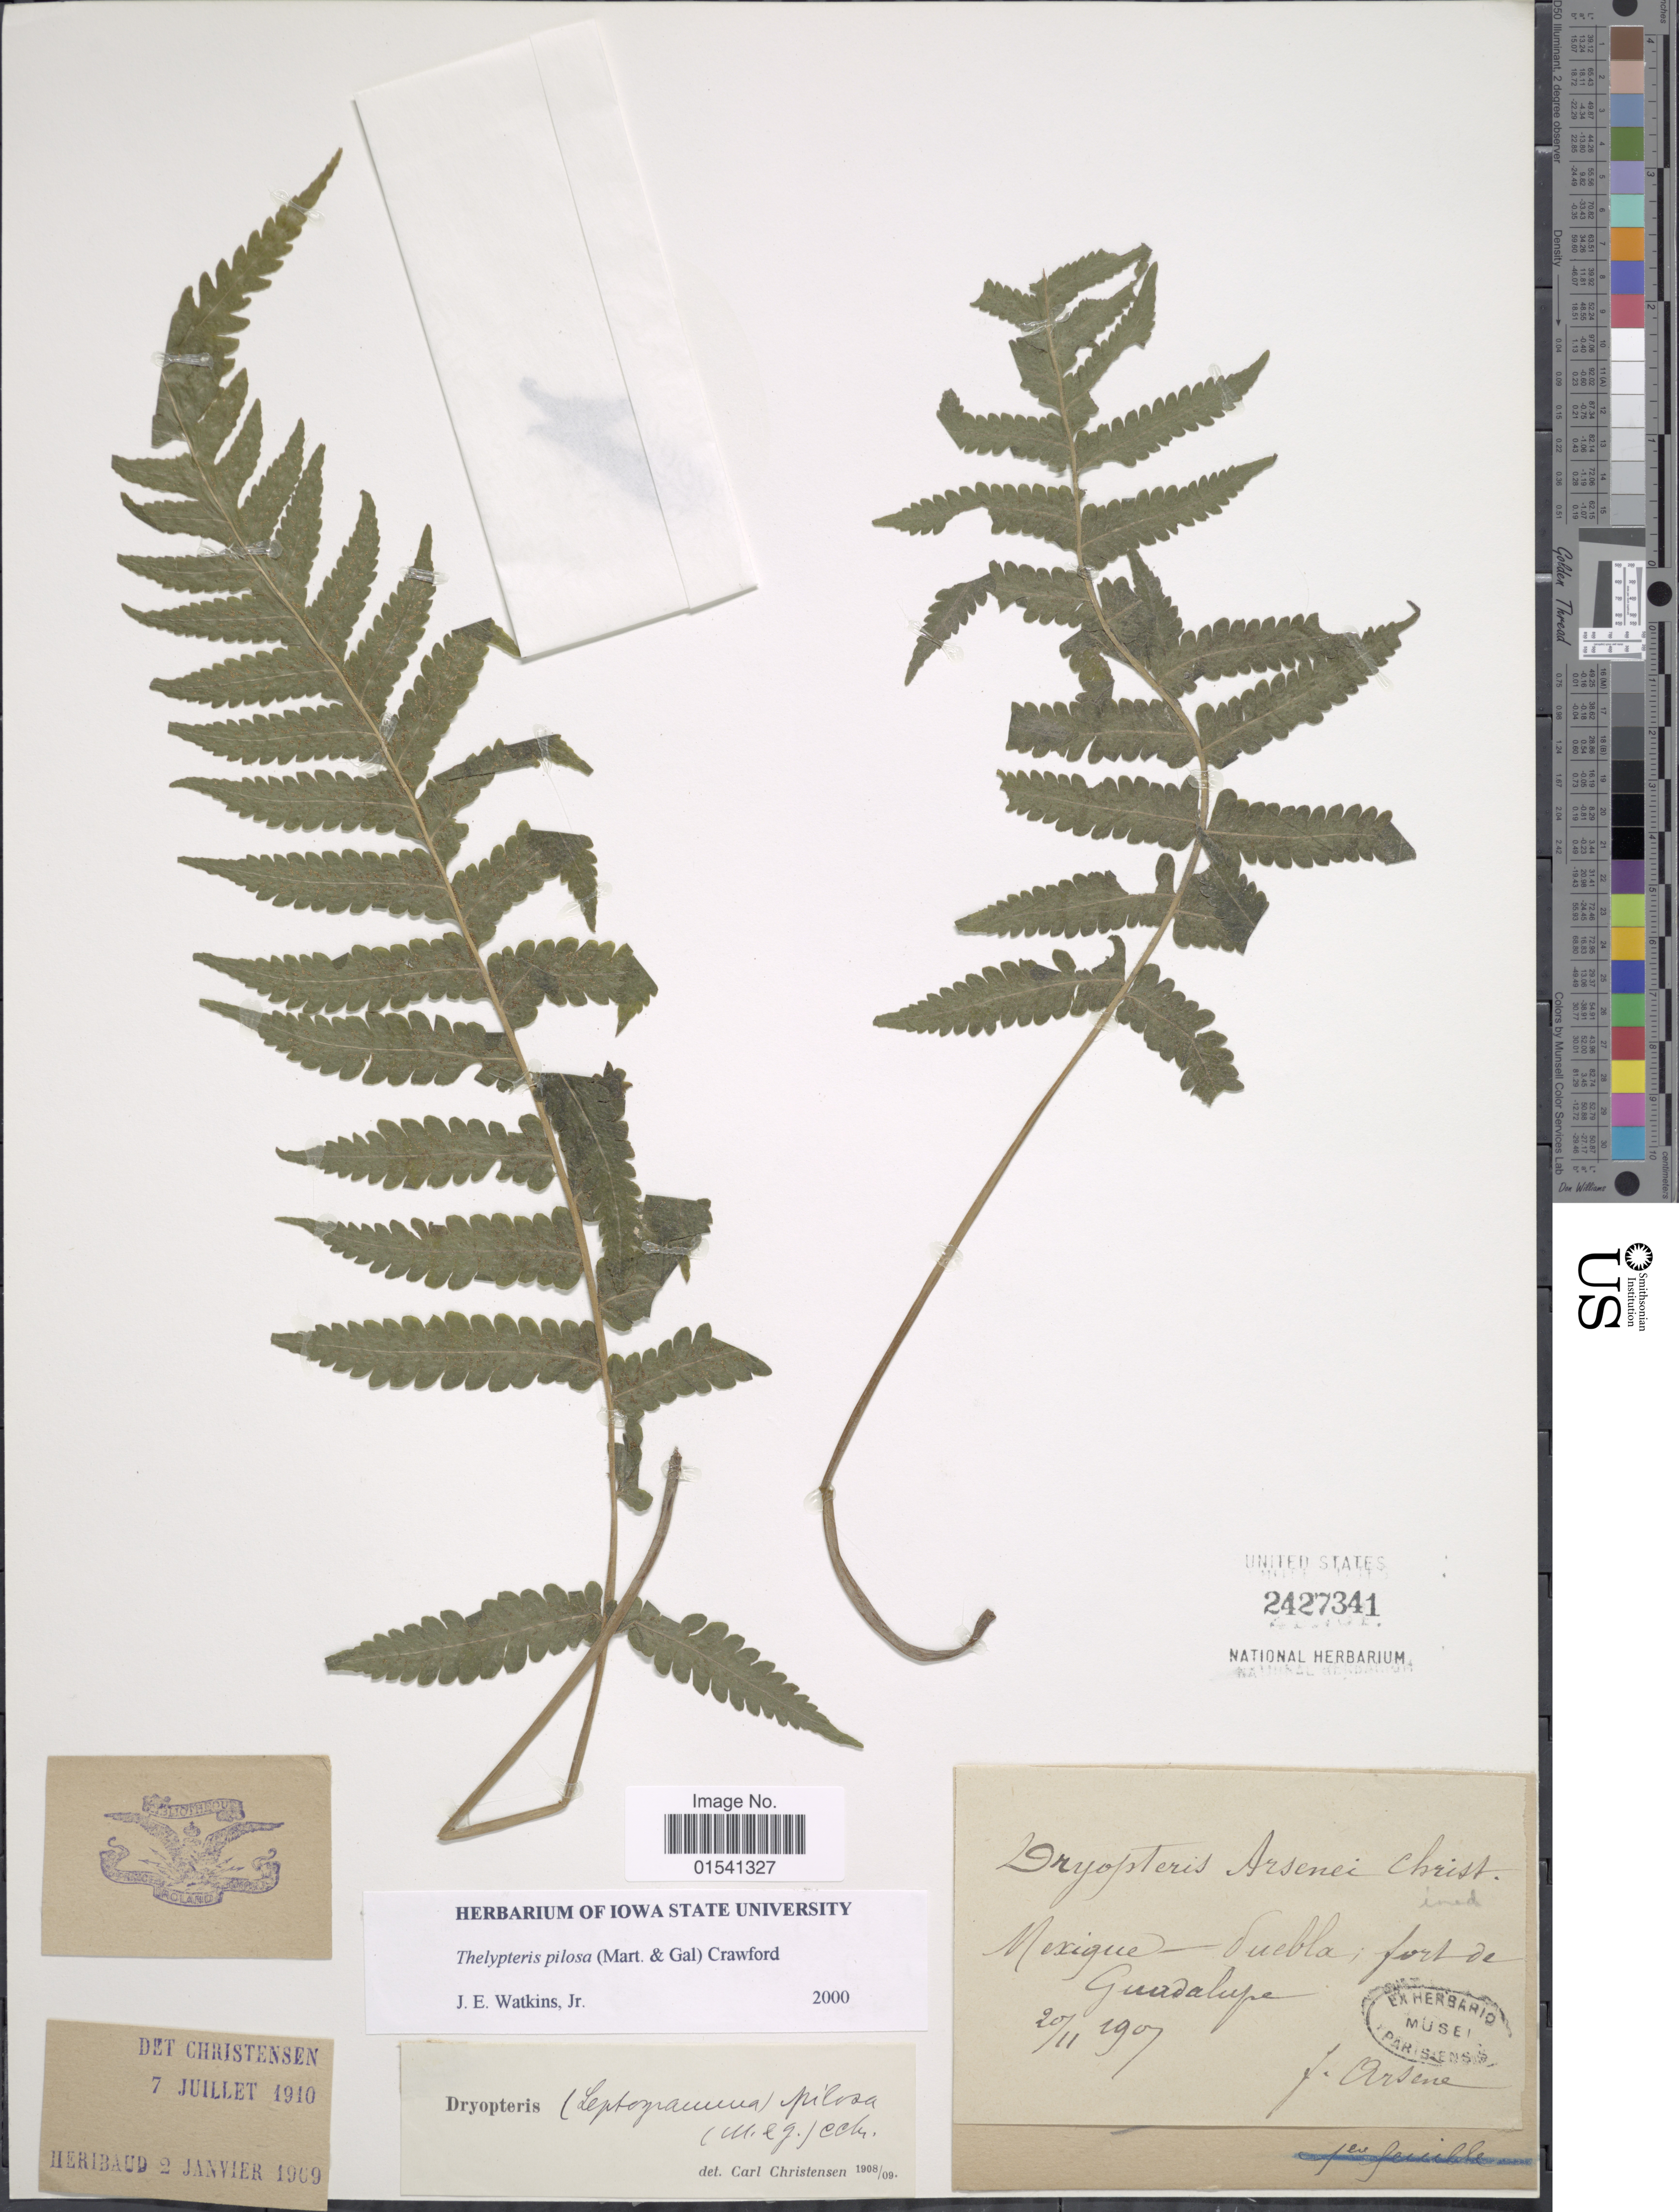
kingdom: Plantae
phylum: Tracheophyta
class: Polypodiopsida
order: Polypodiales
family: Thelypteridaceae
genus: Stegnogramma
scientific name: Stegnogramma pilosa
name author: (M. Martens & Galeotti) K. Iwats.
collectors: F. Arsène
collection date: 1907-11-20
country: Mexico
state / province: Puebla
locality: Fort de Guadalupe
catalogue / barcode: US 2427341